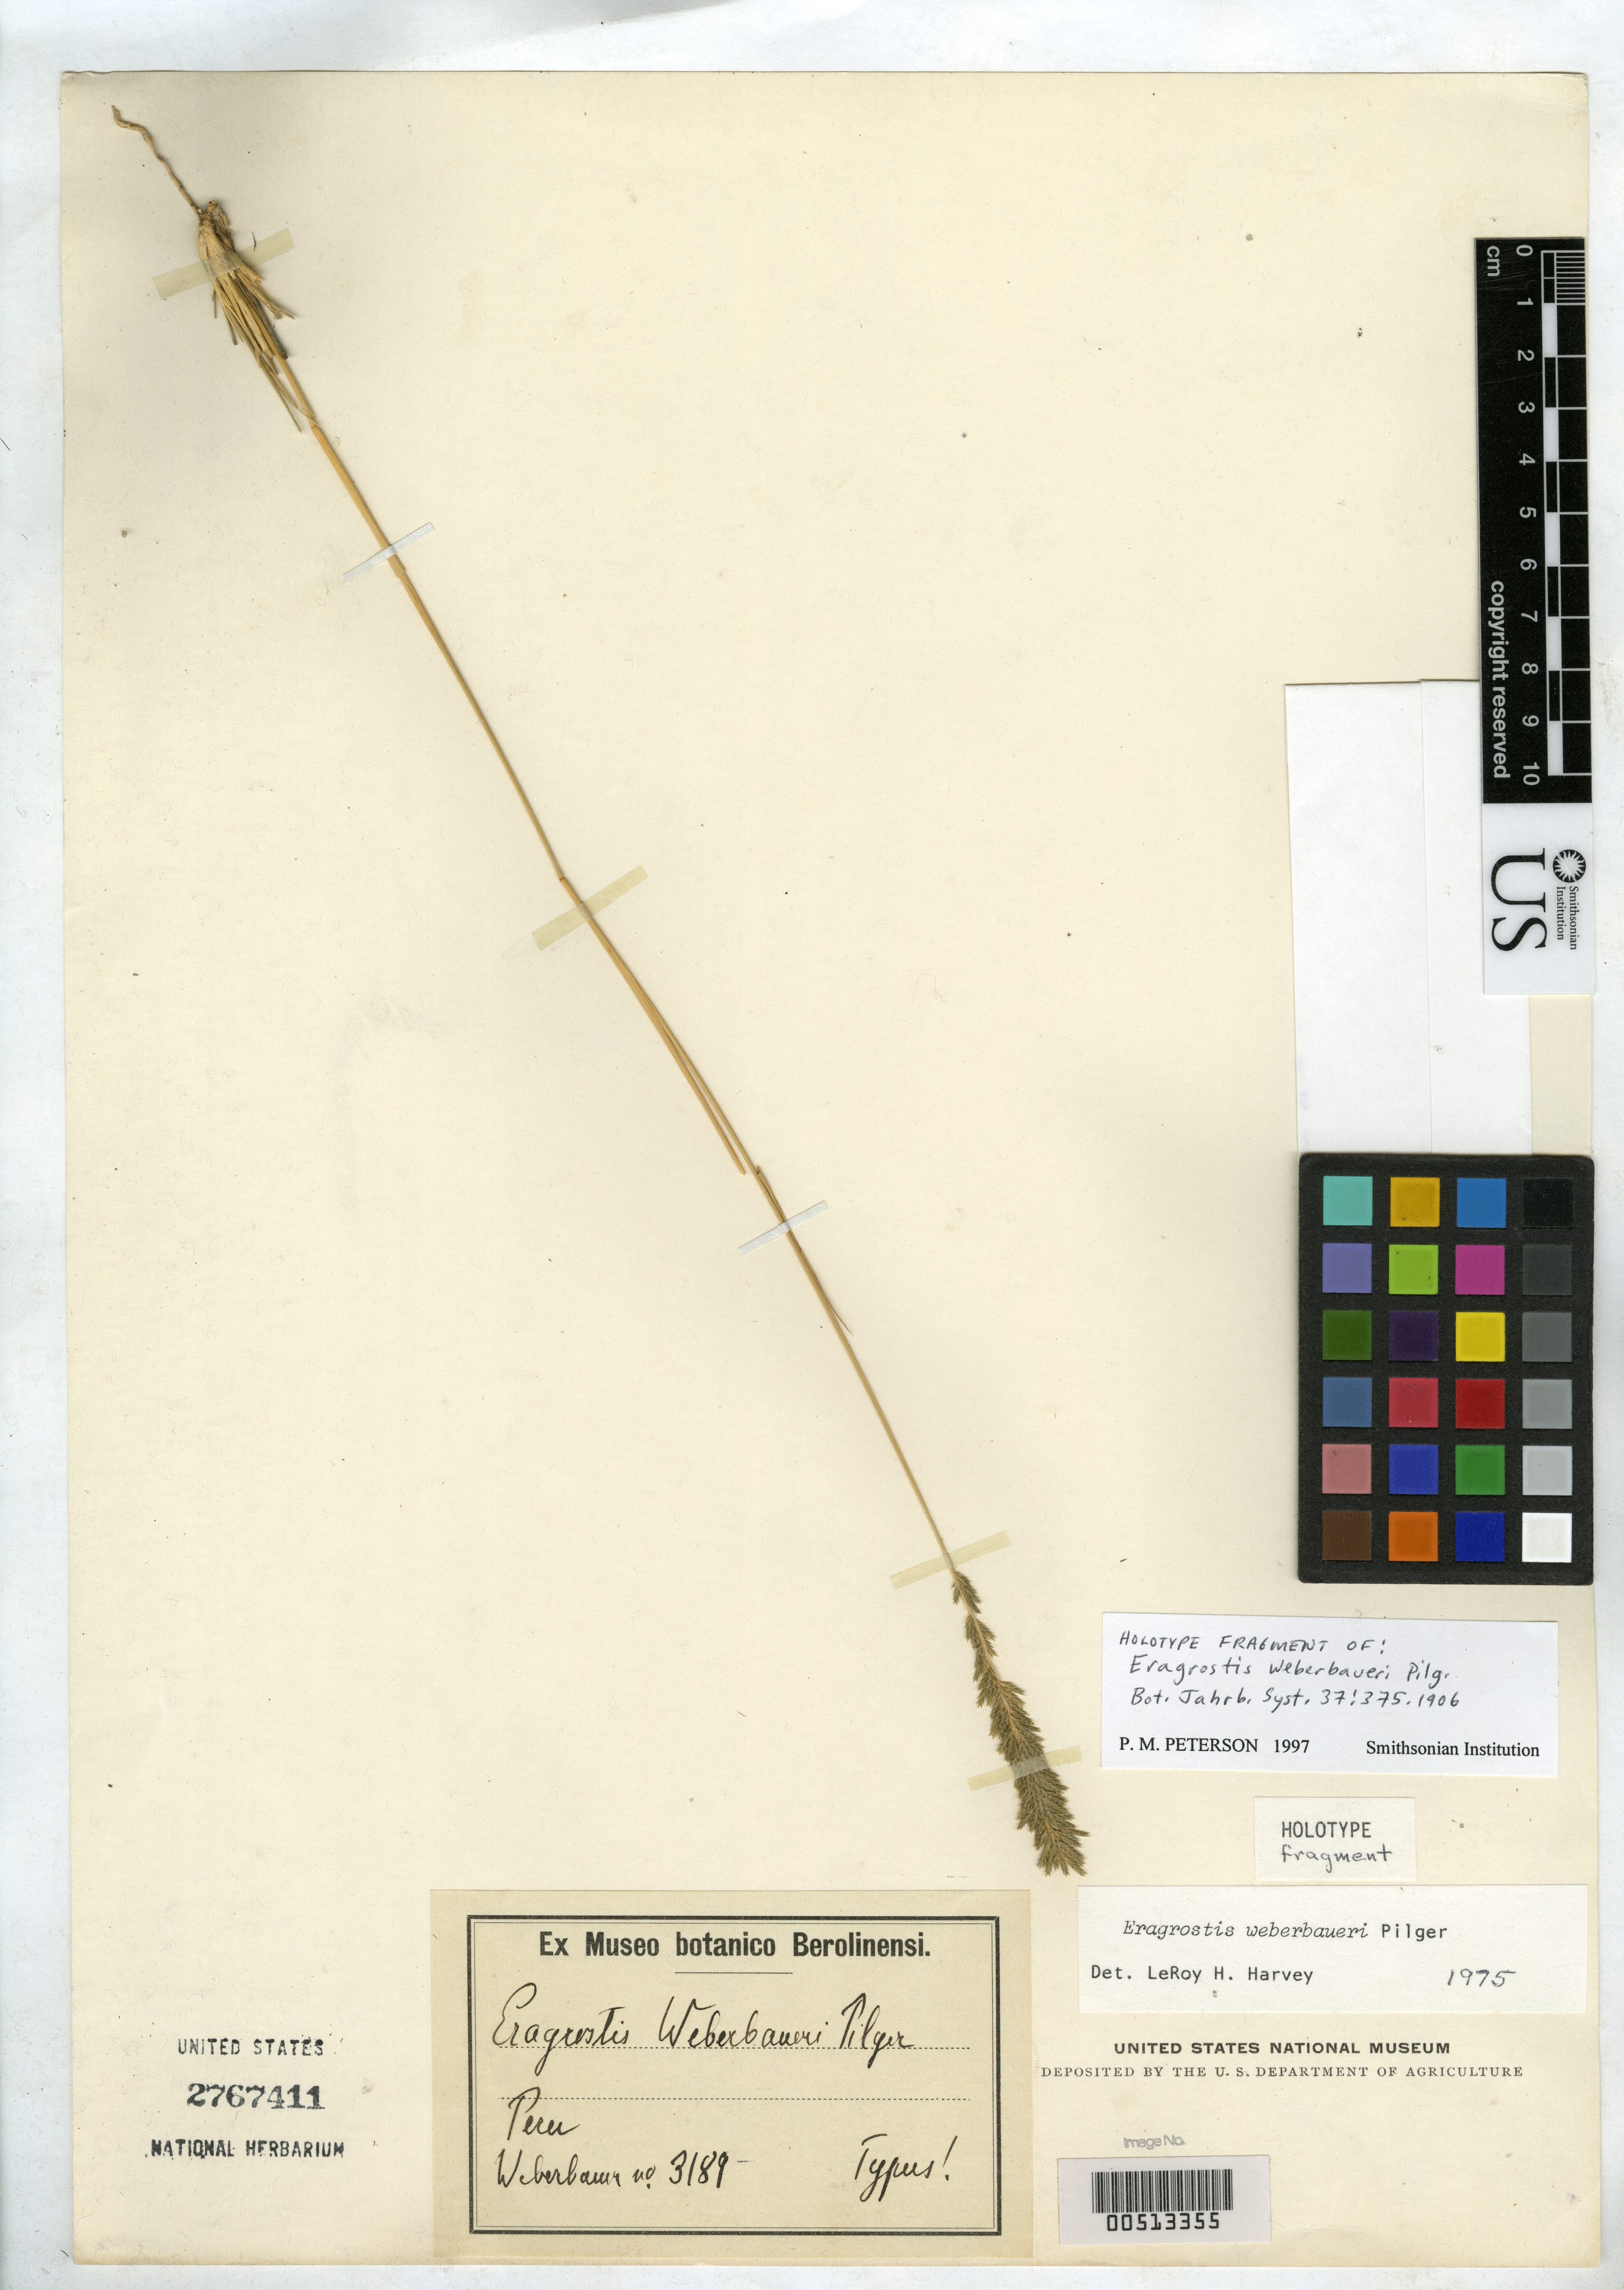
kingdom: Plantae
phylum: Tracheophyta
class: Liliopsida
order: Poales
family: Poaceae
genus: Eragrostis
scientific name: Eragrostis weberbaueri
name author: Pilg.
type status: Isotype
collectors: A. Weberbauer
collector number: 3189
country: Peru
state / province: San Martín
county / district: Mariscal Cáceres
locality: Rio Huallaga, margen Derecha del; Balsa Probana; dtto. Tocache Nuevo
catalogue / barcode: US 2767411